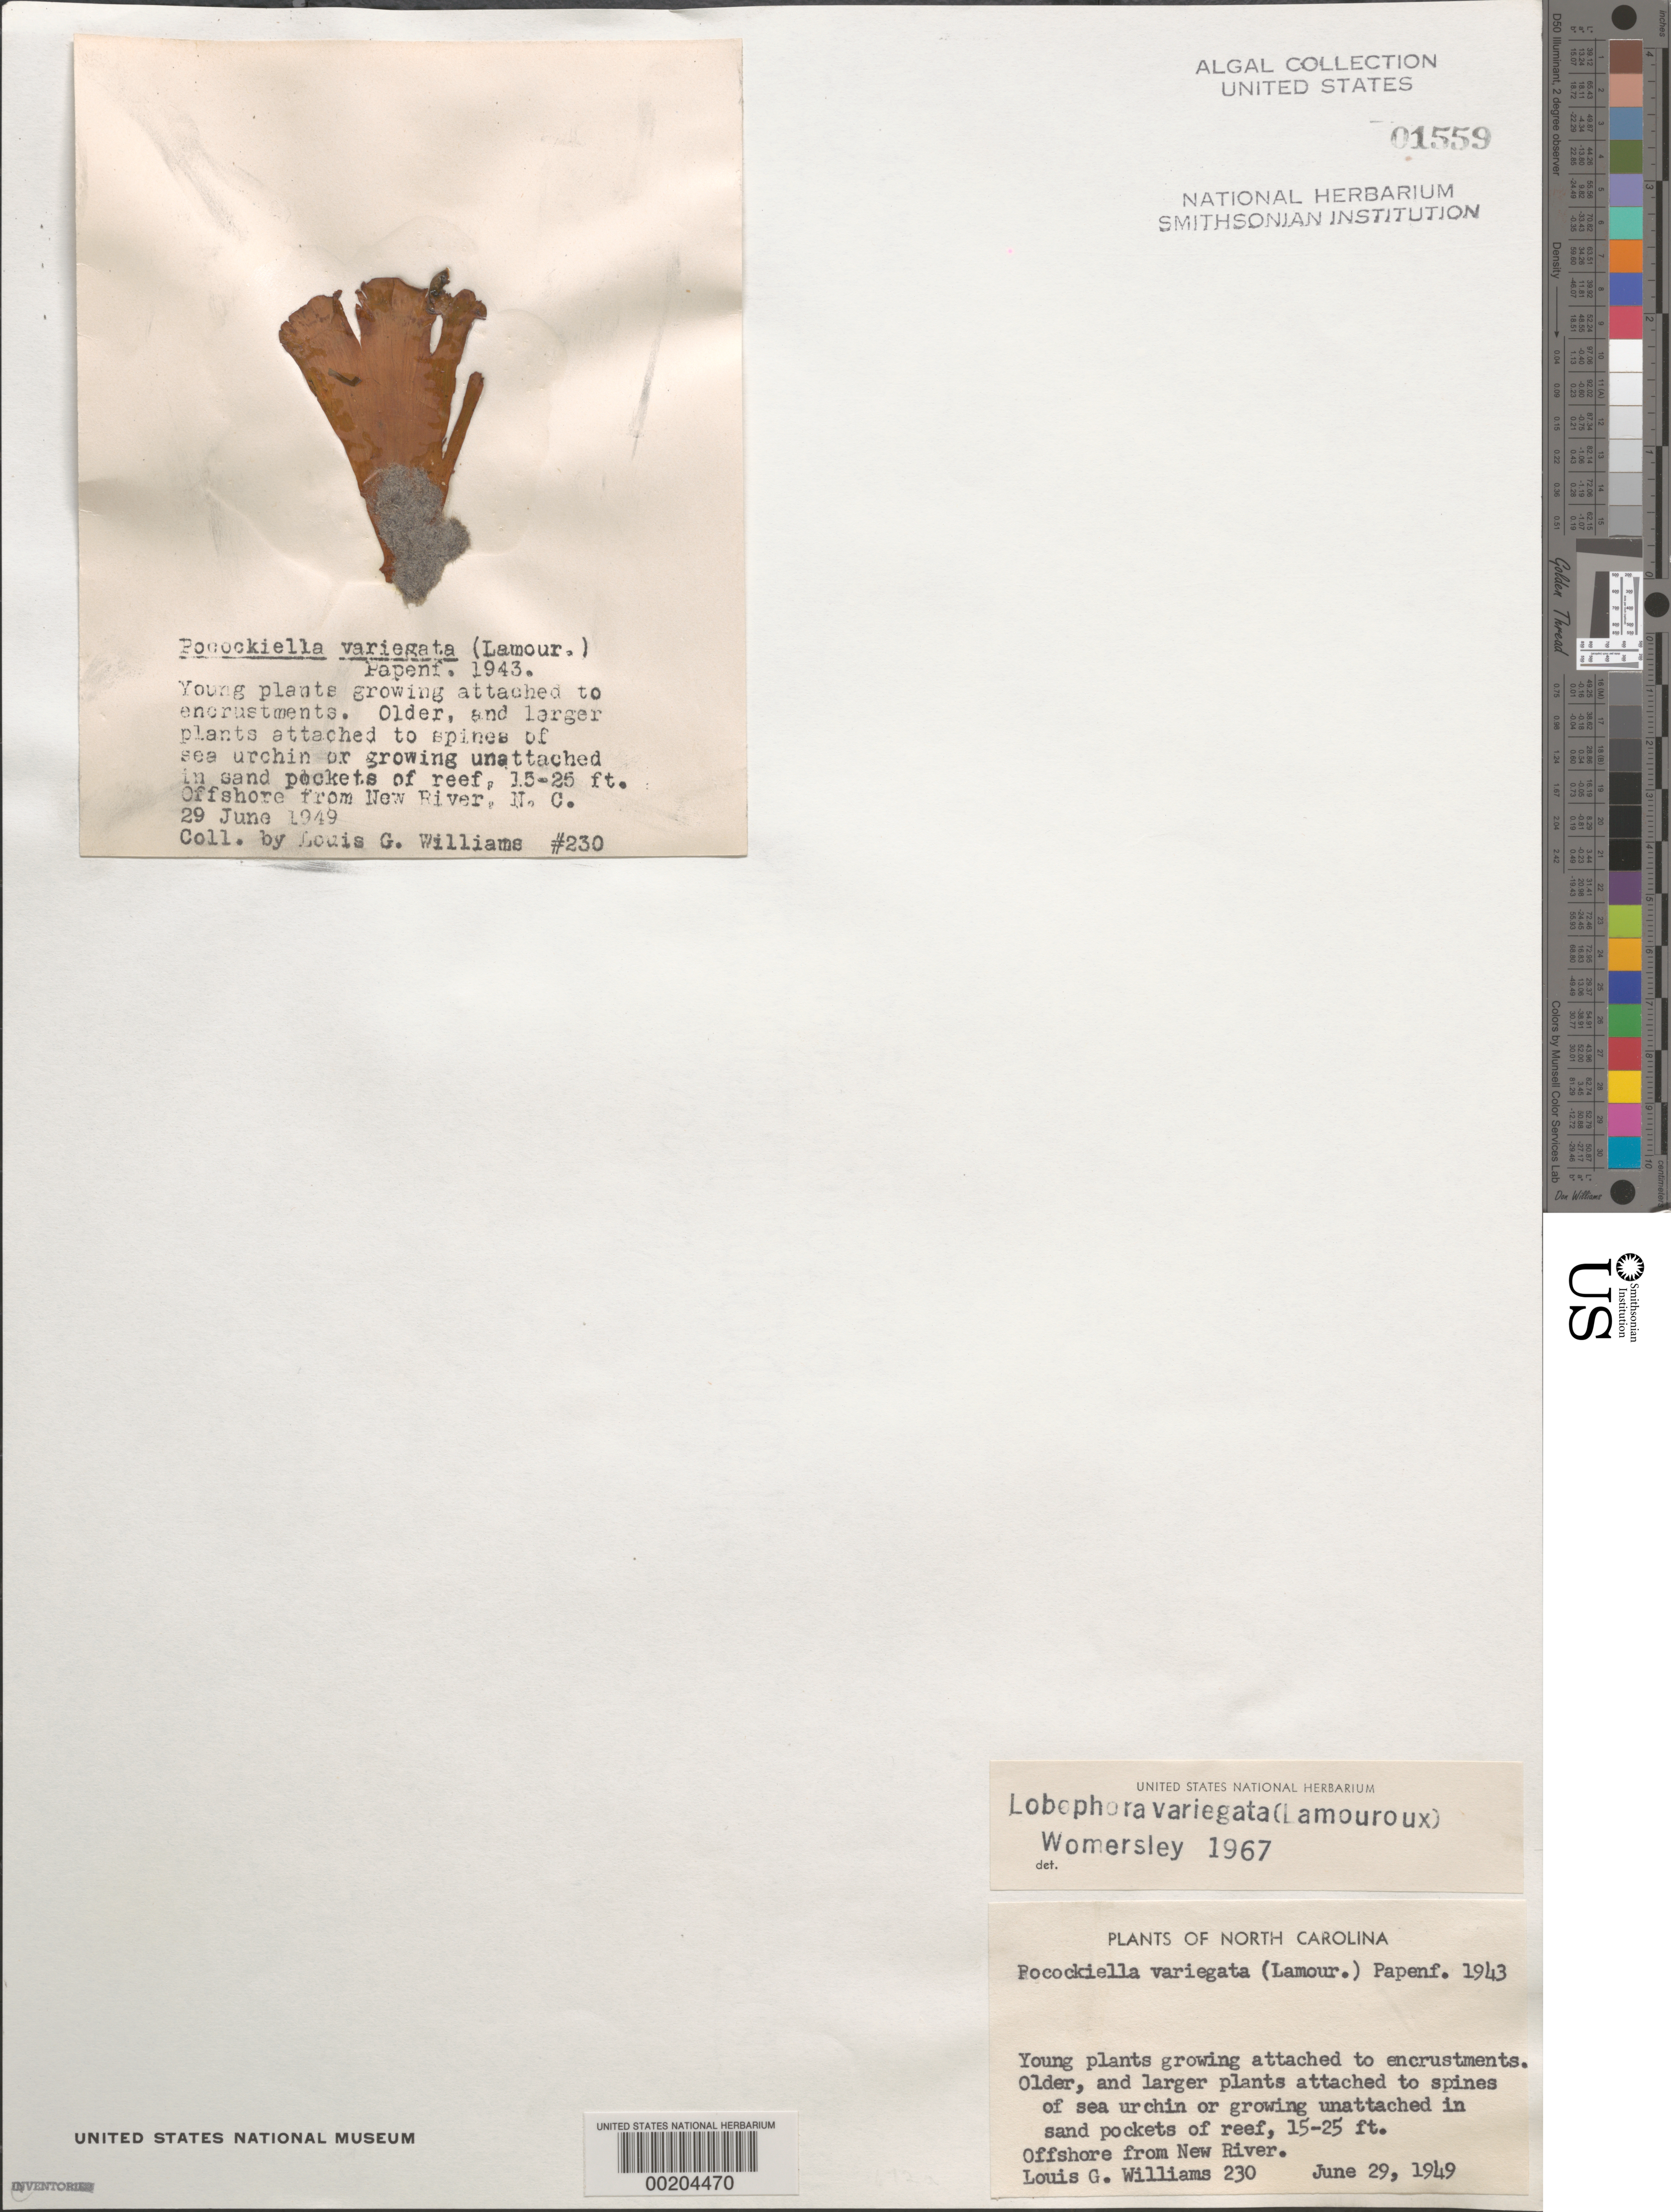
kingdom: Chromista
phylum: Ochrophyta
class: Phaeophyceae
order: Dictyotales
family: Dictyotaceae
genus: Lobophora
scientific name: Lobophora variegata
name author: (J.V.Lamouroux) Womersley & E.C. Oliveira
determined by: Womersley, H. B. S.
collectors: L. G. Williams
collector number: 230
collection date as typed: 29 Jun 1949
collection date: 1949-06-29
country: United States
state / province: North Carolina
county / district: Onslow County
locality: Offshore from New River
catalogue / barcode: US 1559